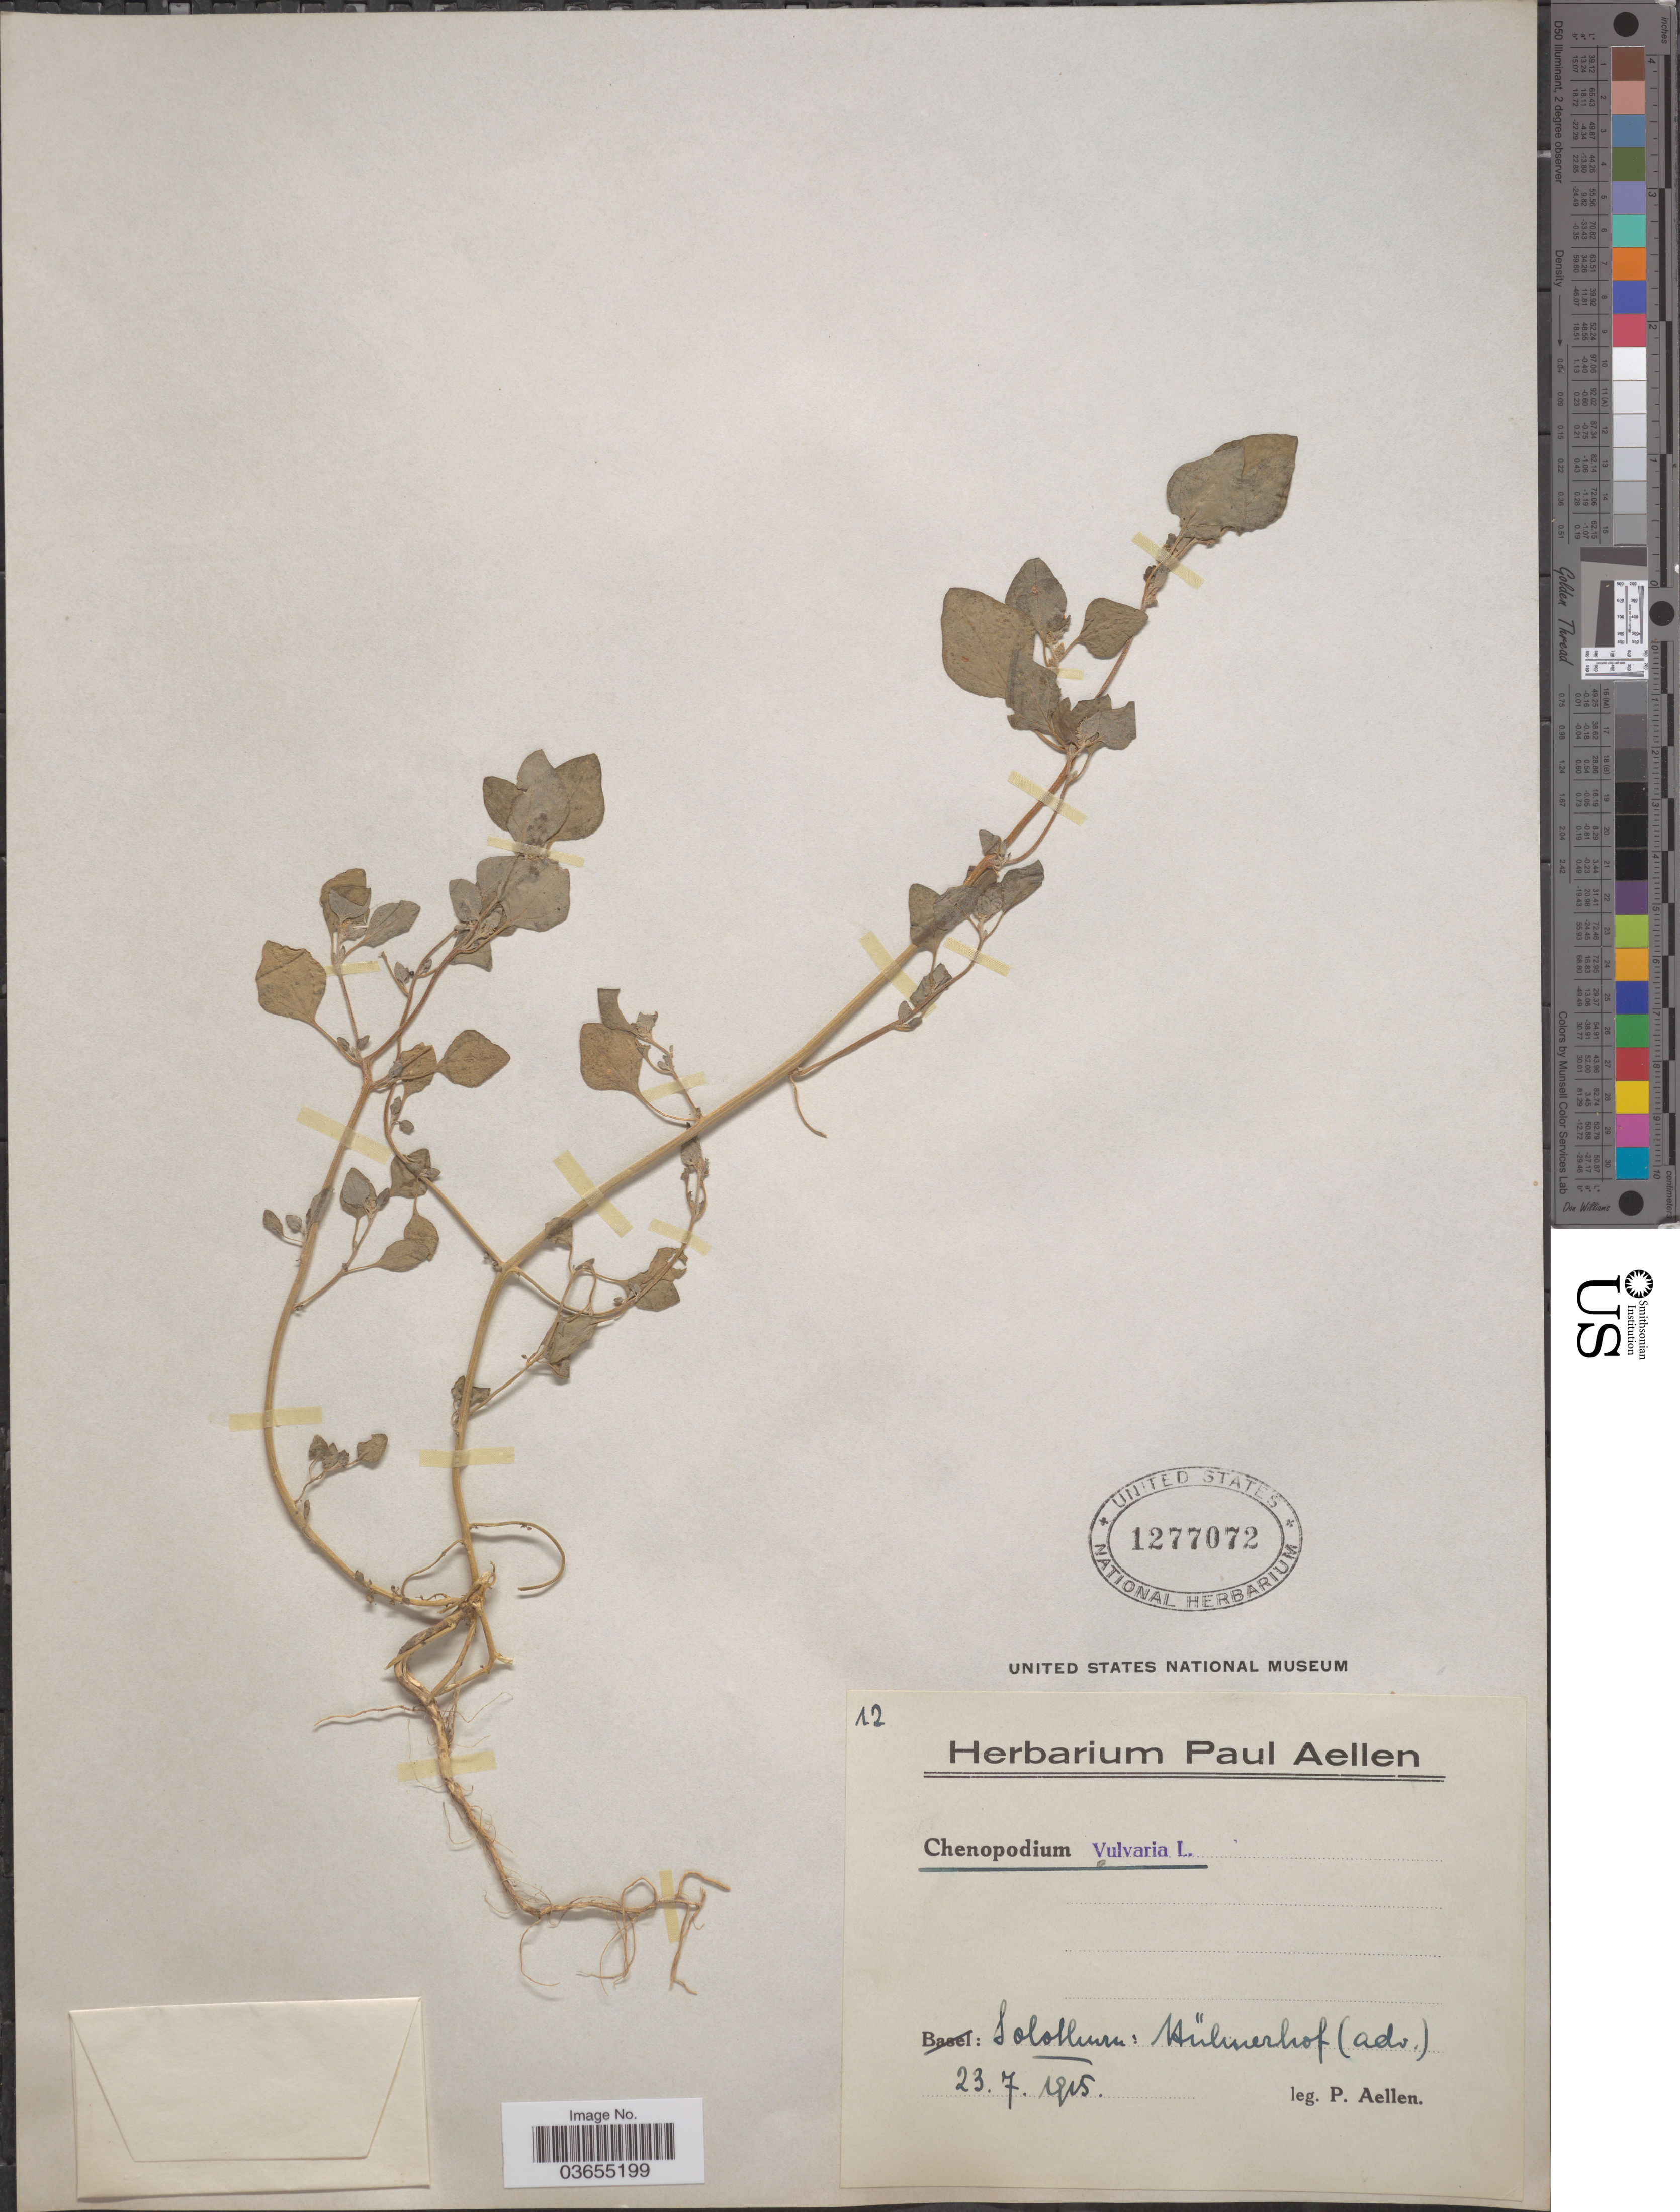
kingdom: Plantae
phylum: Tracheophyta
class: Magnoliopsida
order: Caryophyllales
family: Amaranthaceae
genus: Chenopodium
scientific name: Chenopodium vulvaria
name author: L.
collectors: P. Aellen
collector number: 12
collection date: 1915-07-23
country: Switzerland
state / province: Solothurn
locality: Aülmerhof (adv.).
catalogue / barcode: US 1277072